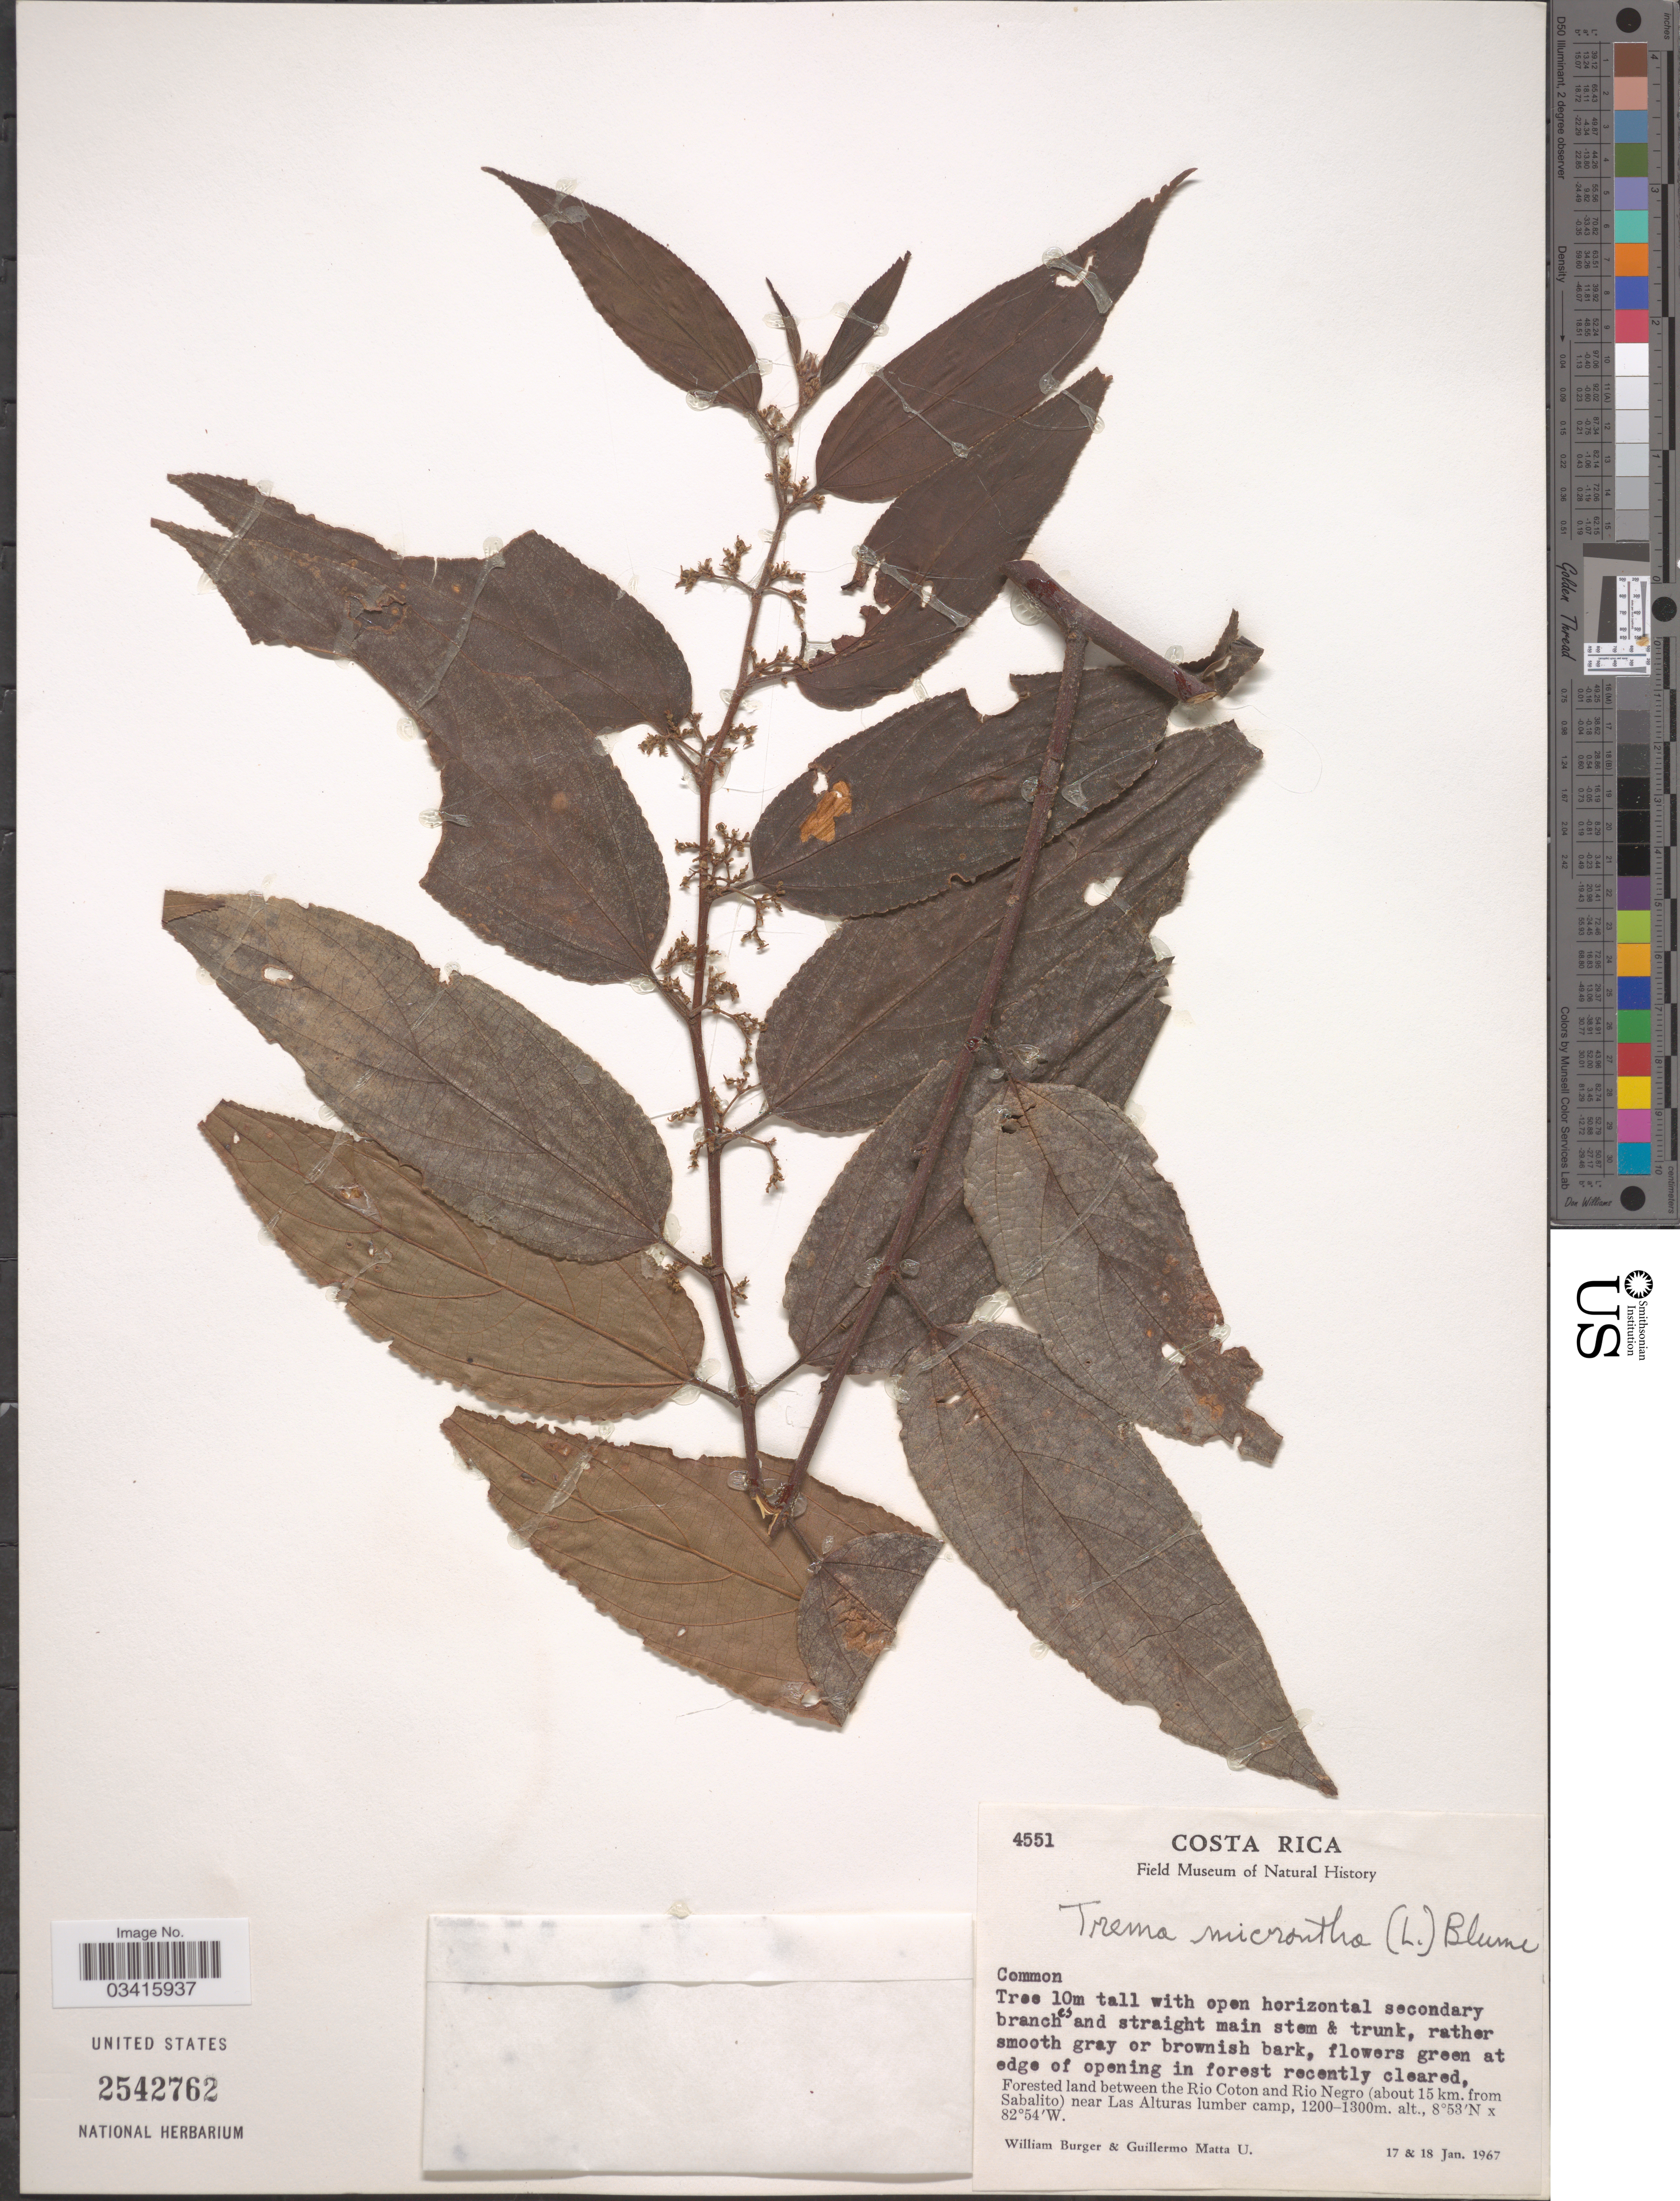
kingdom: Plantae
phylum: Tracheophyta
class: Magnoliopsida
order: Rosales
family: Cannabaceae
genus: Trema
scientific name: Trema micranthum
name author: (L.) Blume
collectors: W. Burger & G. Matta U.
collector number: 4551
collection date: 1967-01-17/1967-01-18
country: Costa Rica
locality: Forested land between the Rio Coton and Rio Negro (about 15 km. from Sabalito) near Las Alturas lumber camp.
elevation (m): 1200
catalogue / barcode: US 2542762